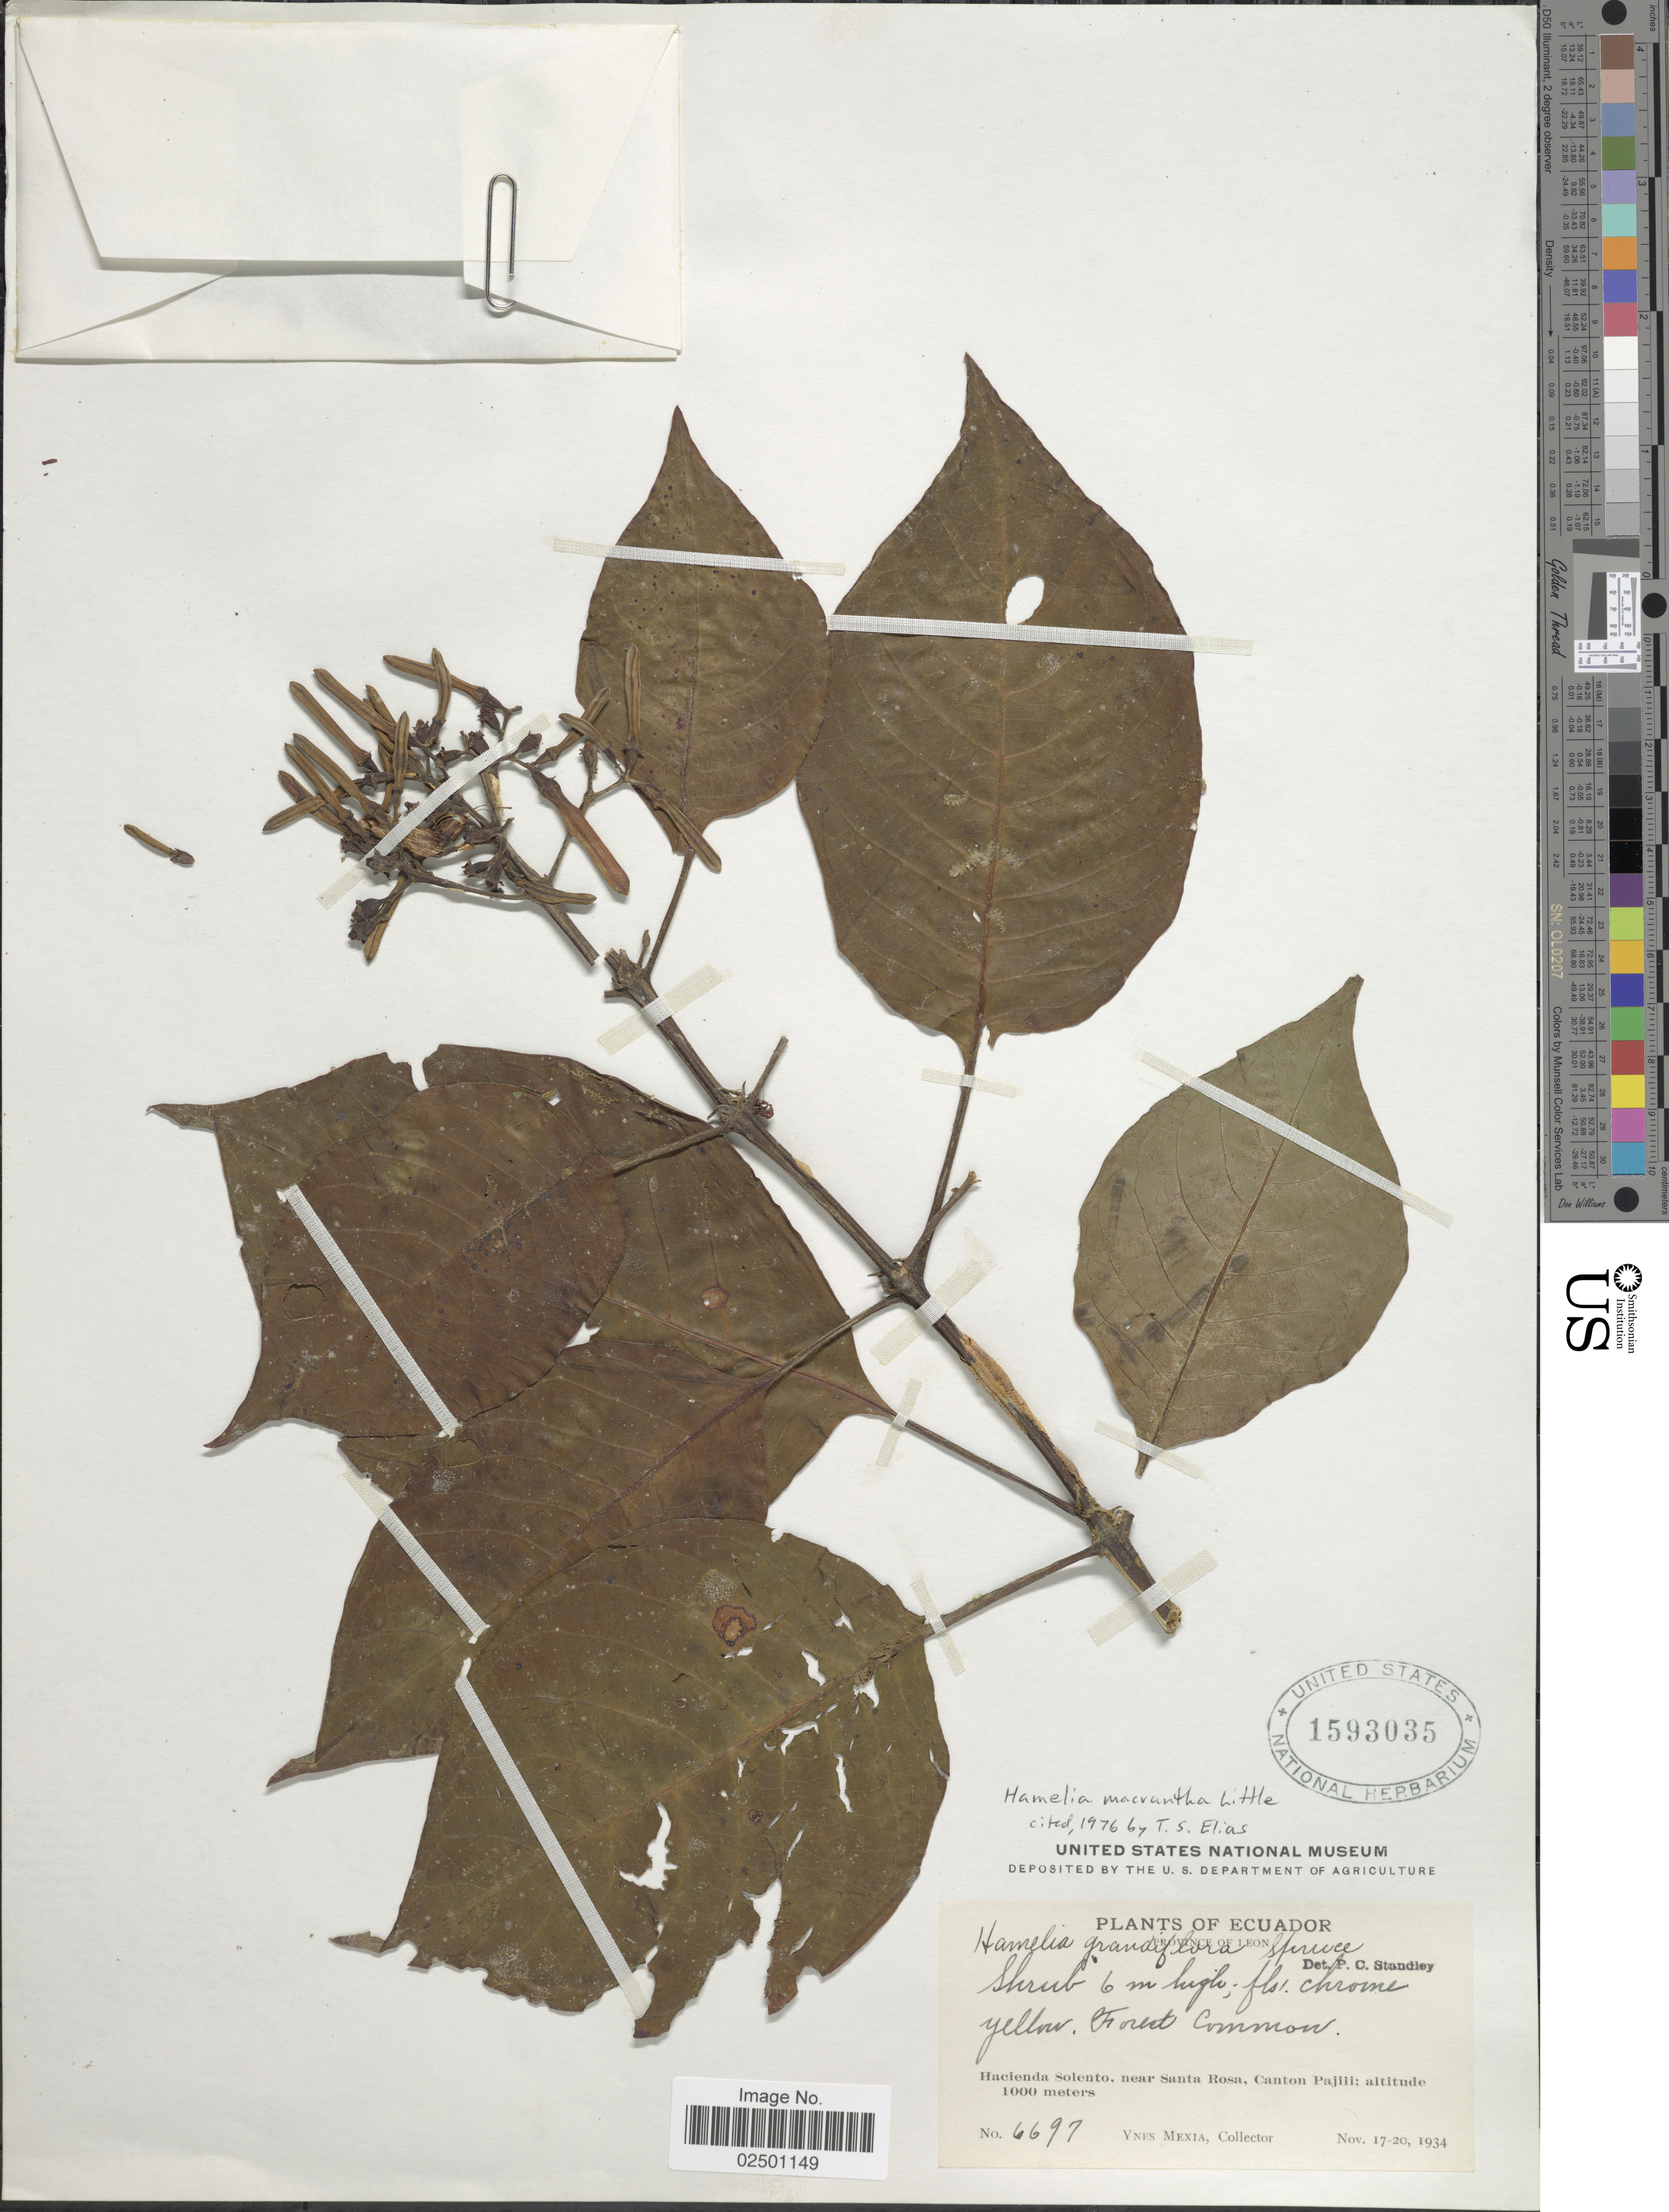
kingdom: Plantae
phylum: Tracheophyta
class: Magnoliopsida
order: Gentianales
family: Rubiaceae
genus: Hamelia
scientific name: Hamelia macrantha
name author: Little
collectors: Y. Mexia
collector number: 6697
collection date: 1934-11-17/1934-11-20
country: Ecuador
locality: Province of Leon. Hacienda Solento, near Santa Rosa, Canton Pajili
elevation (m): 1000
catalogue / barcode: US 1593035